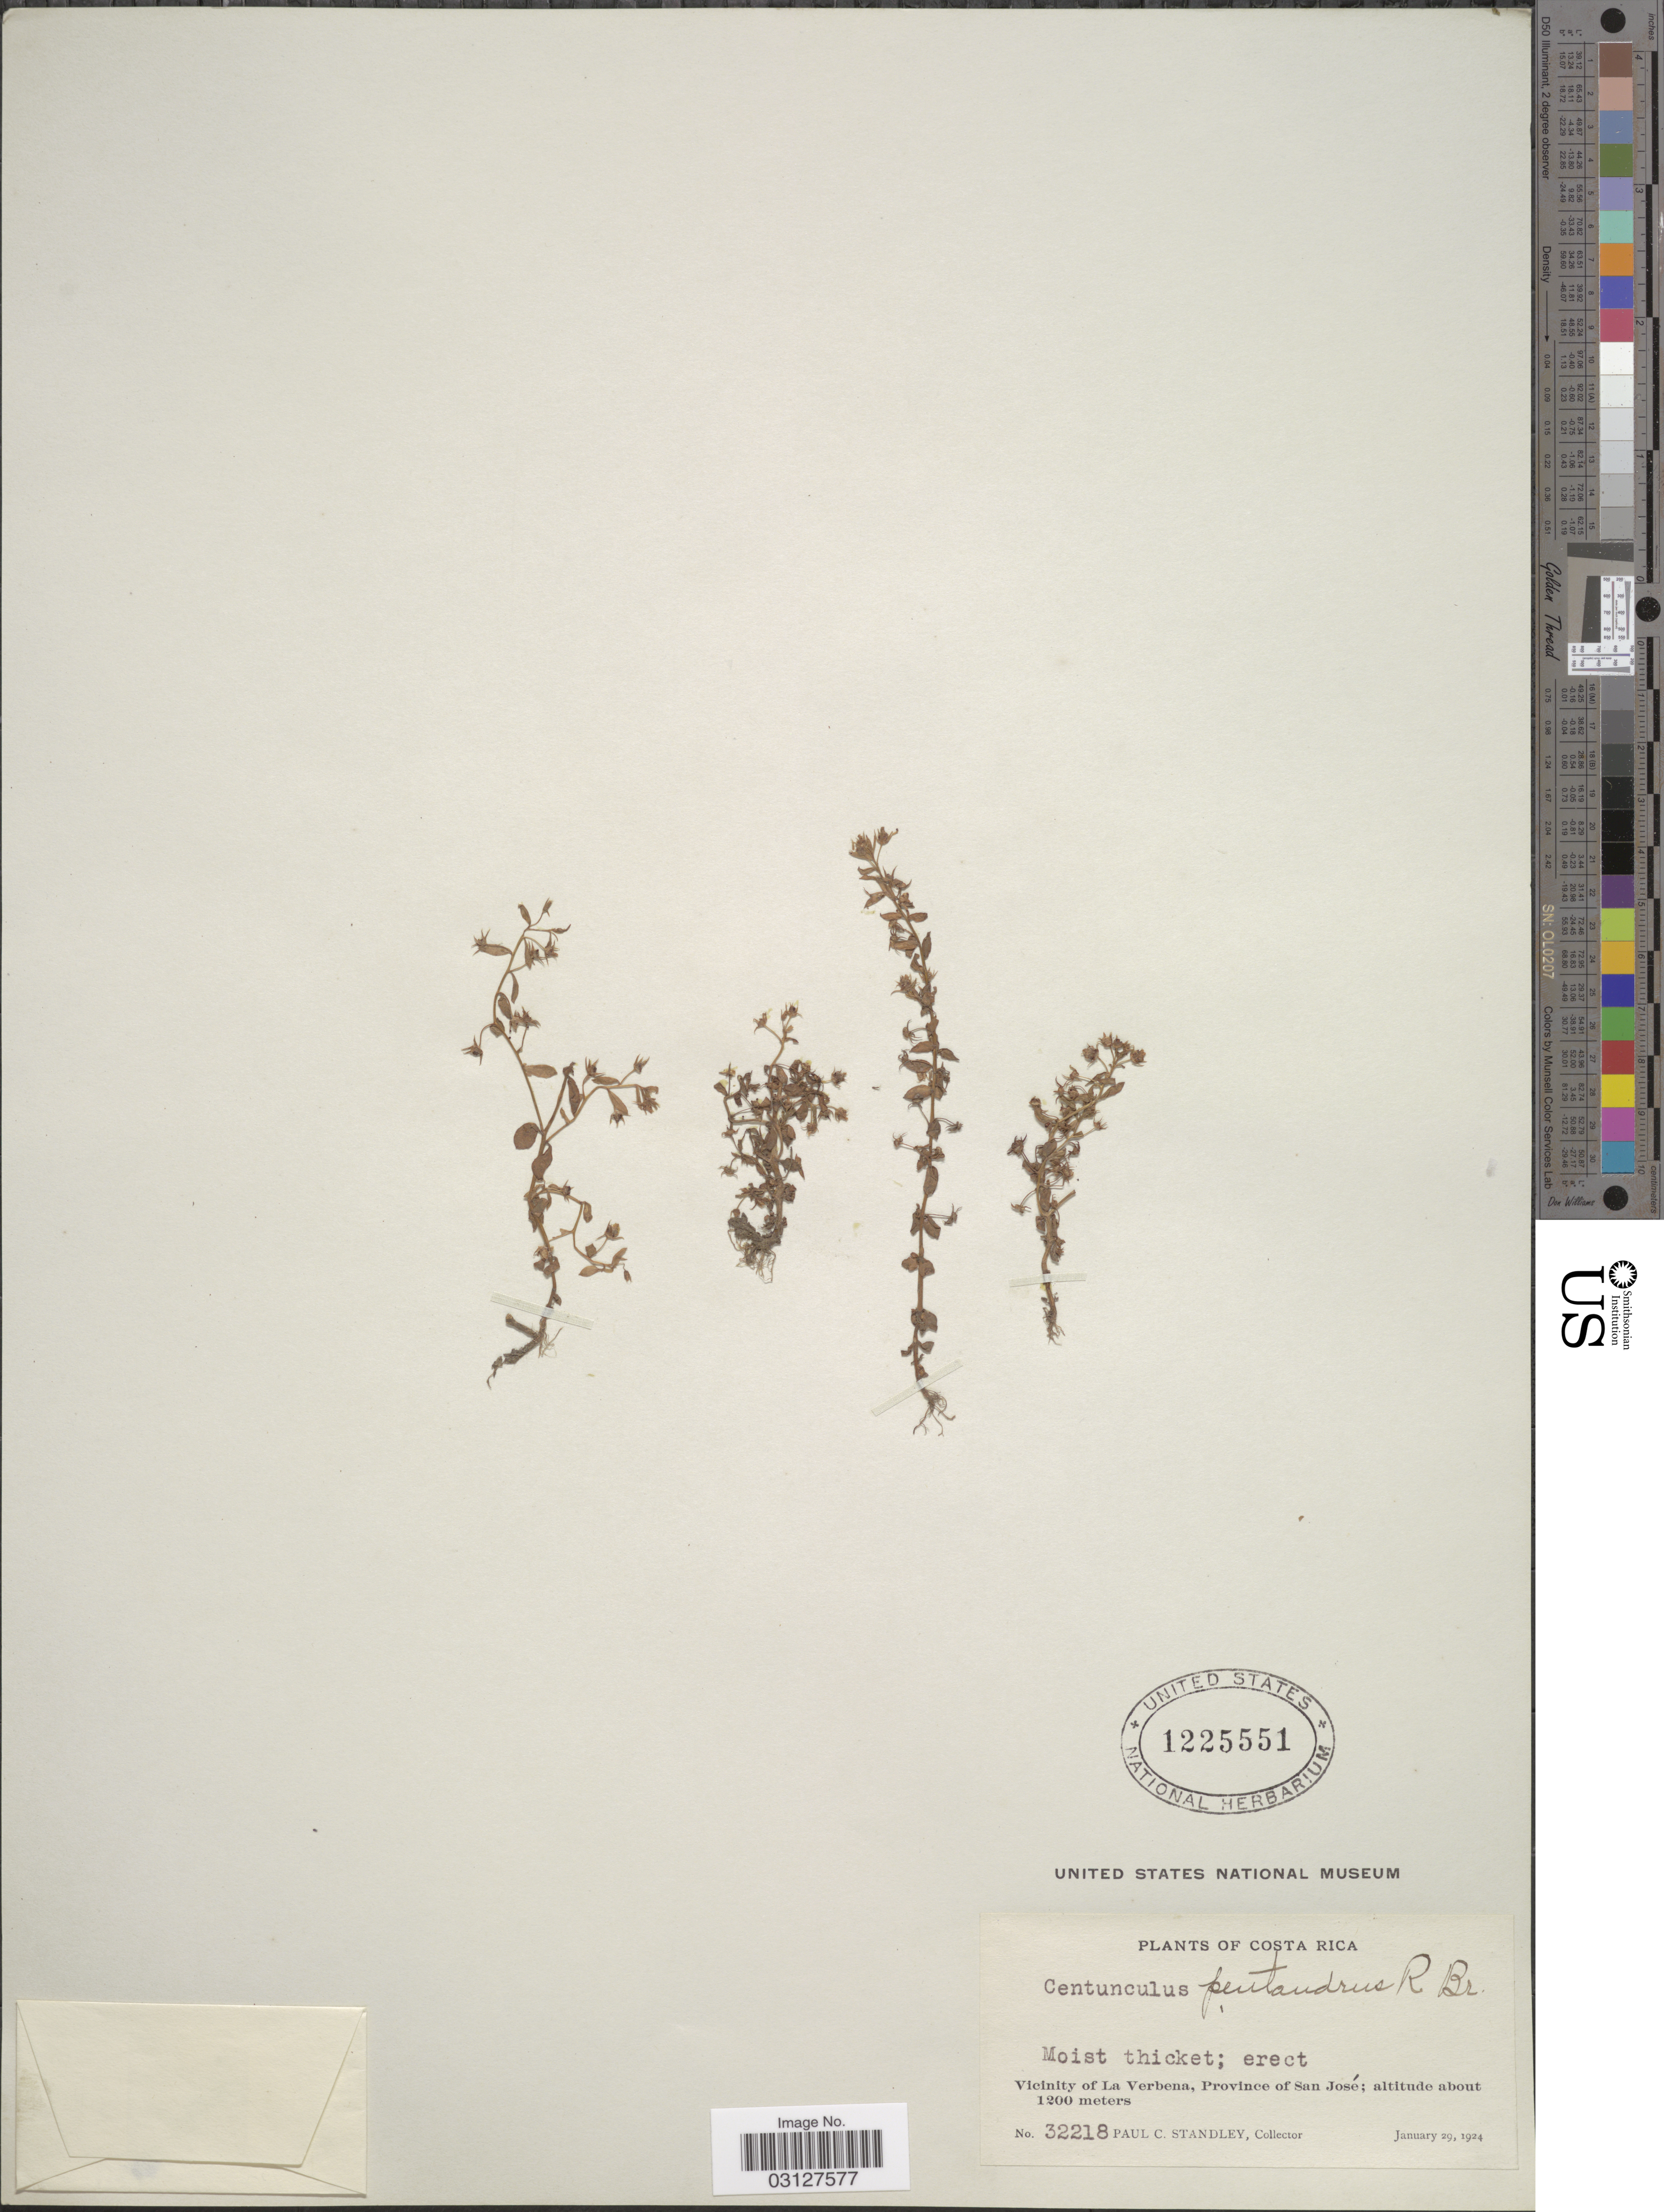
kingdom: Plantae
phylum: Tracheophyta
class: Magnoliopsida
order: Ericales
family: Primulaceae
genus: Anagallis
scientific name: Anagallis pumila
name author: Sw.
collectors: P. C. Standley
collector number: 32218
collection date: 1924-01-29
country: Costa Rica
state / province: San José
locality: Vicinity of La Verbena, Province of San José.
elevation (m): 1200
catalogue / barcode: US 1225551